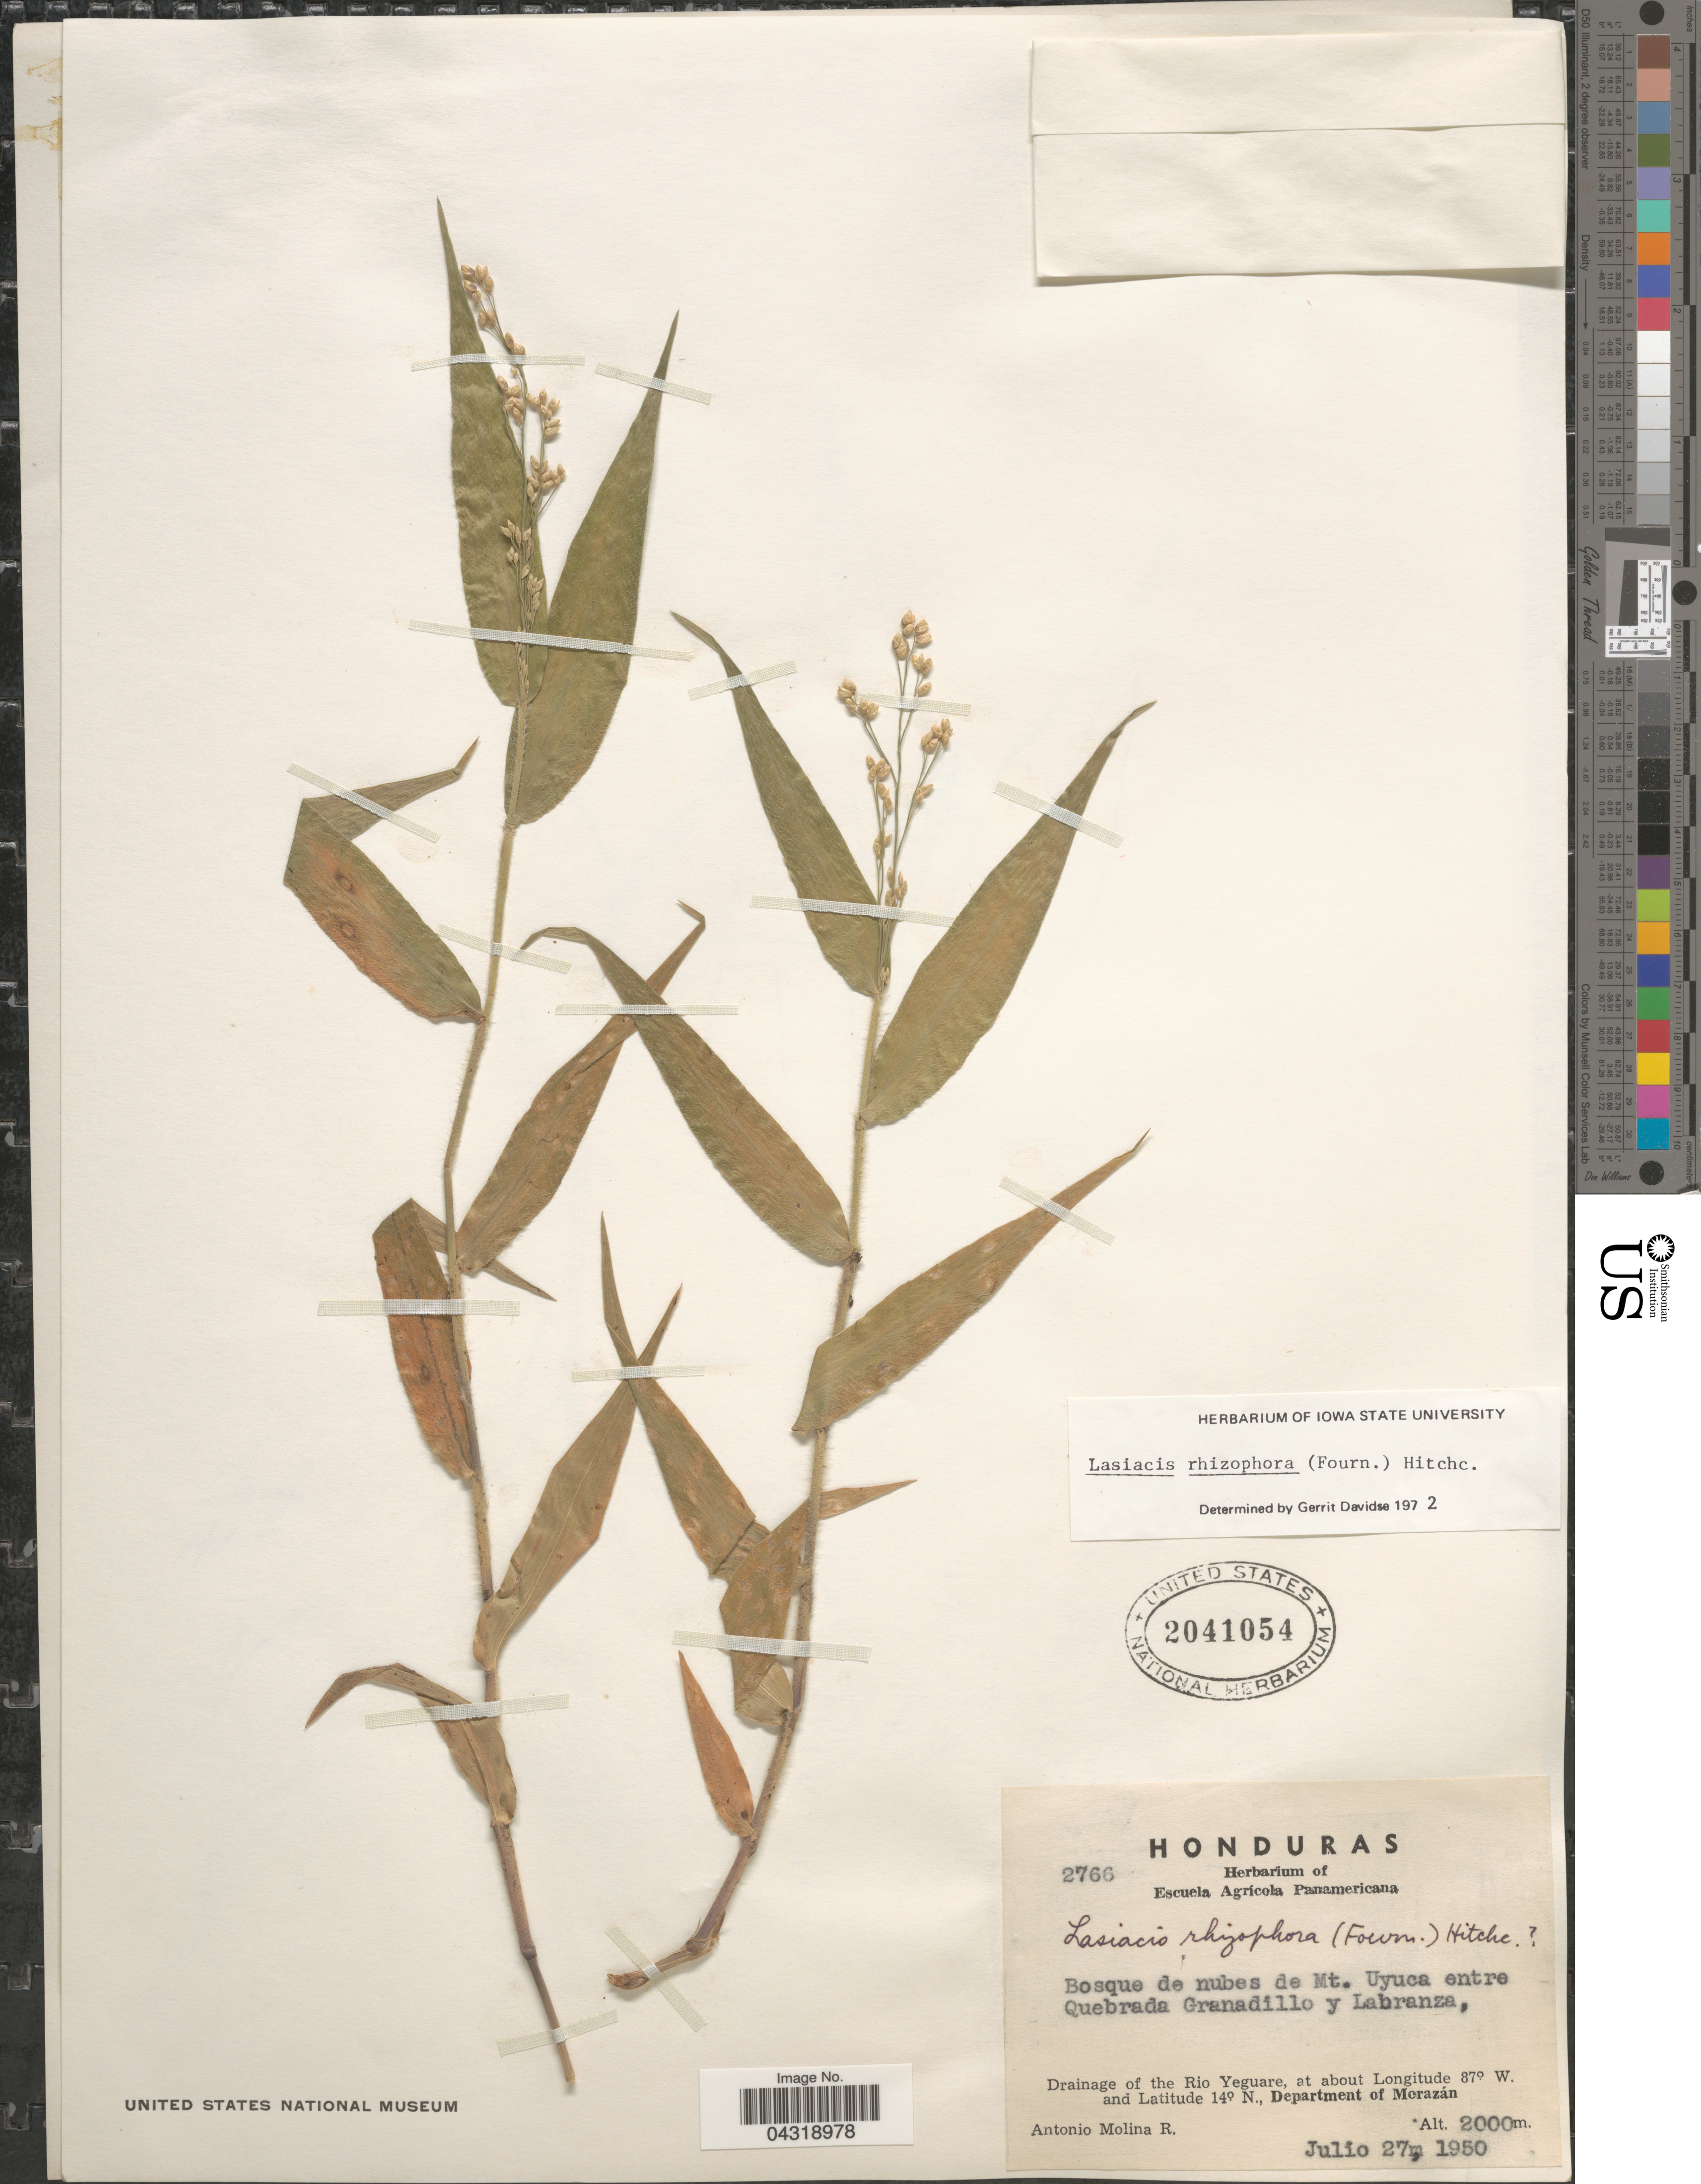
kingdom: Plantae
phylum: Tracheophyta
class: Liliopsida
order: Poales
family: Poaceae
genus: Lasiacis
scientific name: Lasiacis rhizophora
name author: (E. Fourn.) Hitchc.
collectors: A. Molina R.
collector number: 2766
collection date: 1950-07-27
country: Honduras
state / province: Fco. Morazán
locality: Bosque de nubes de Mt. Uyuca entre Quebrada Granadillo y Labranza, Drainage of the Rio Yeguare, Department of Morazán.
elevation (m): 2000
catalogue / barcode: US 2041054